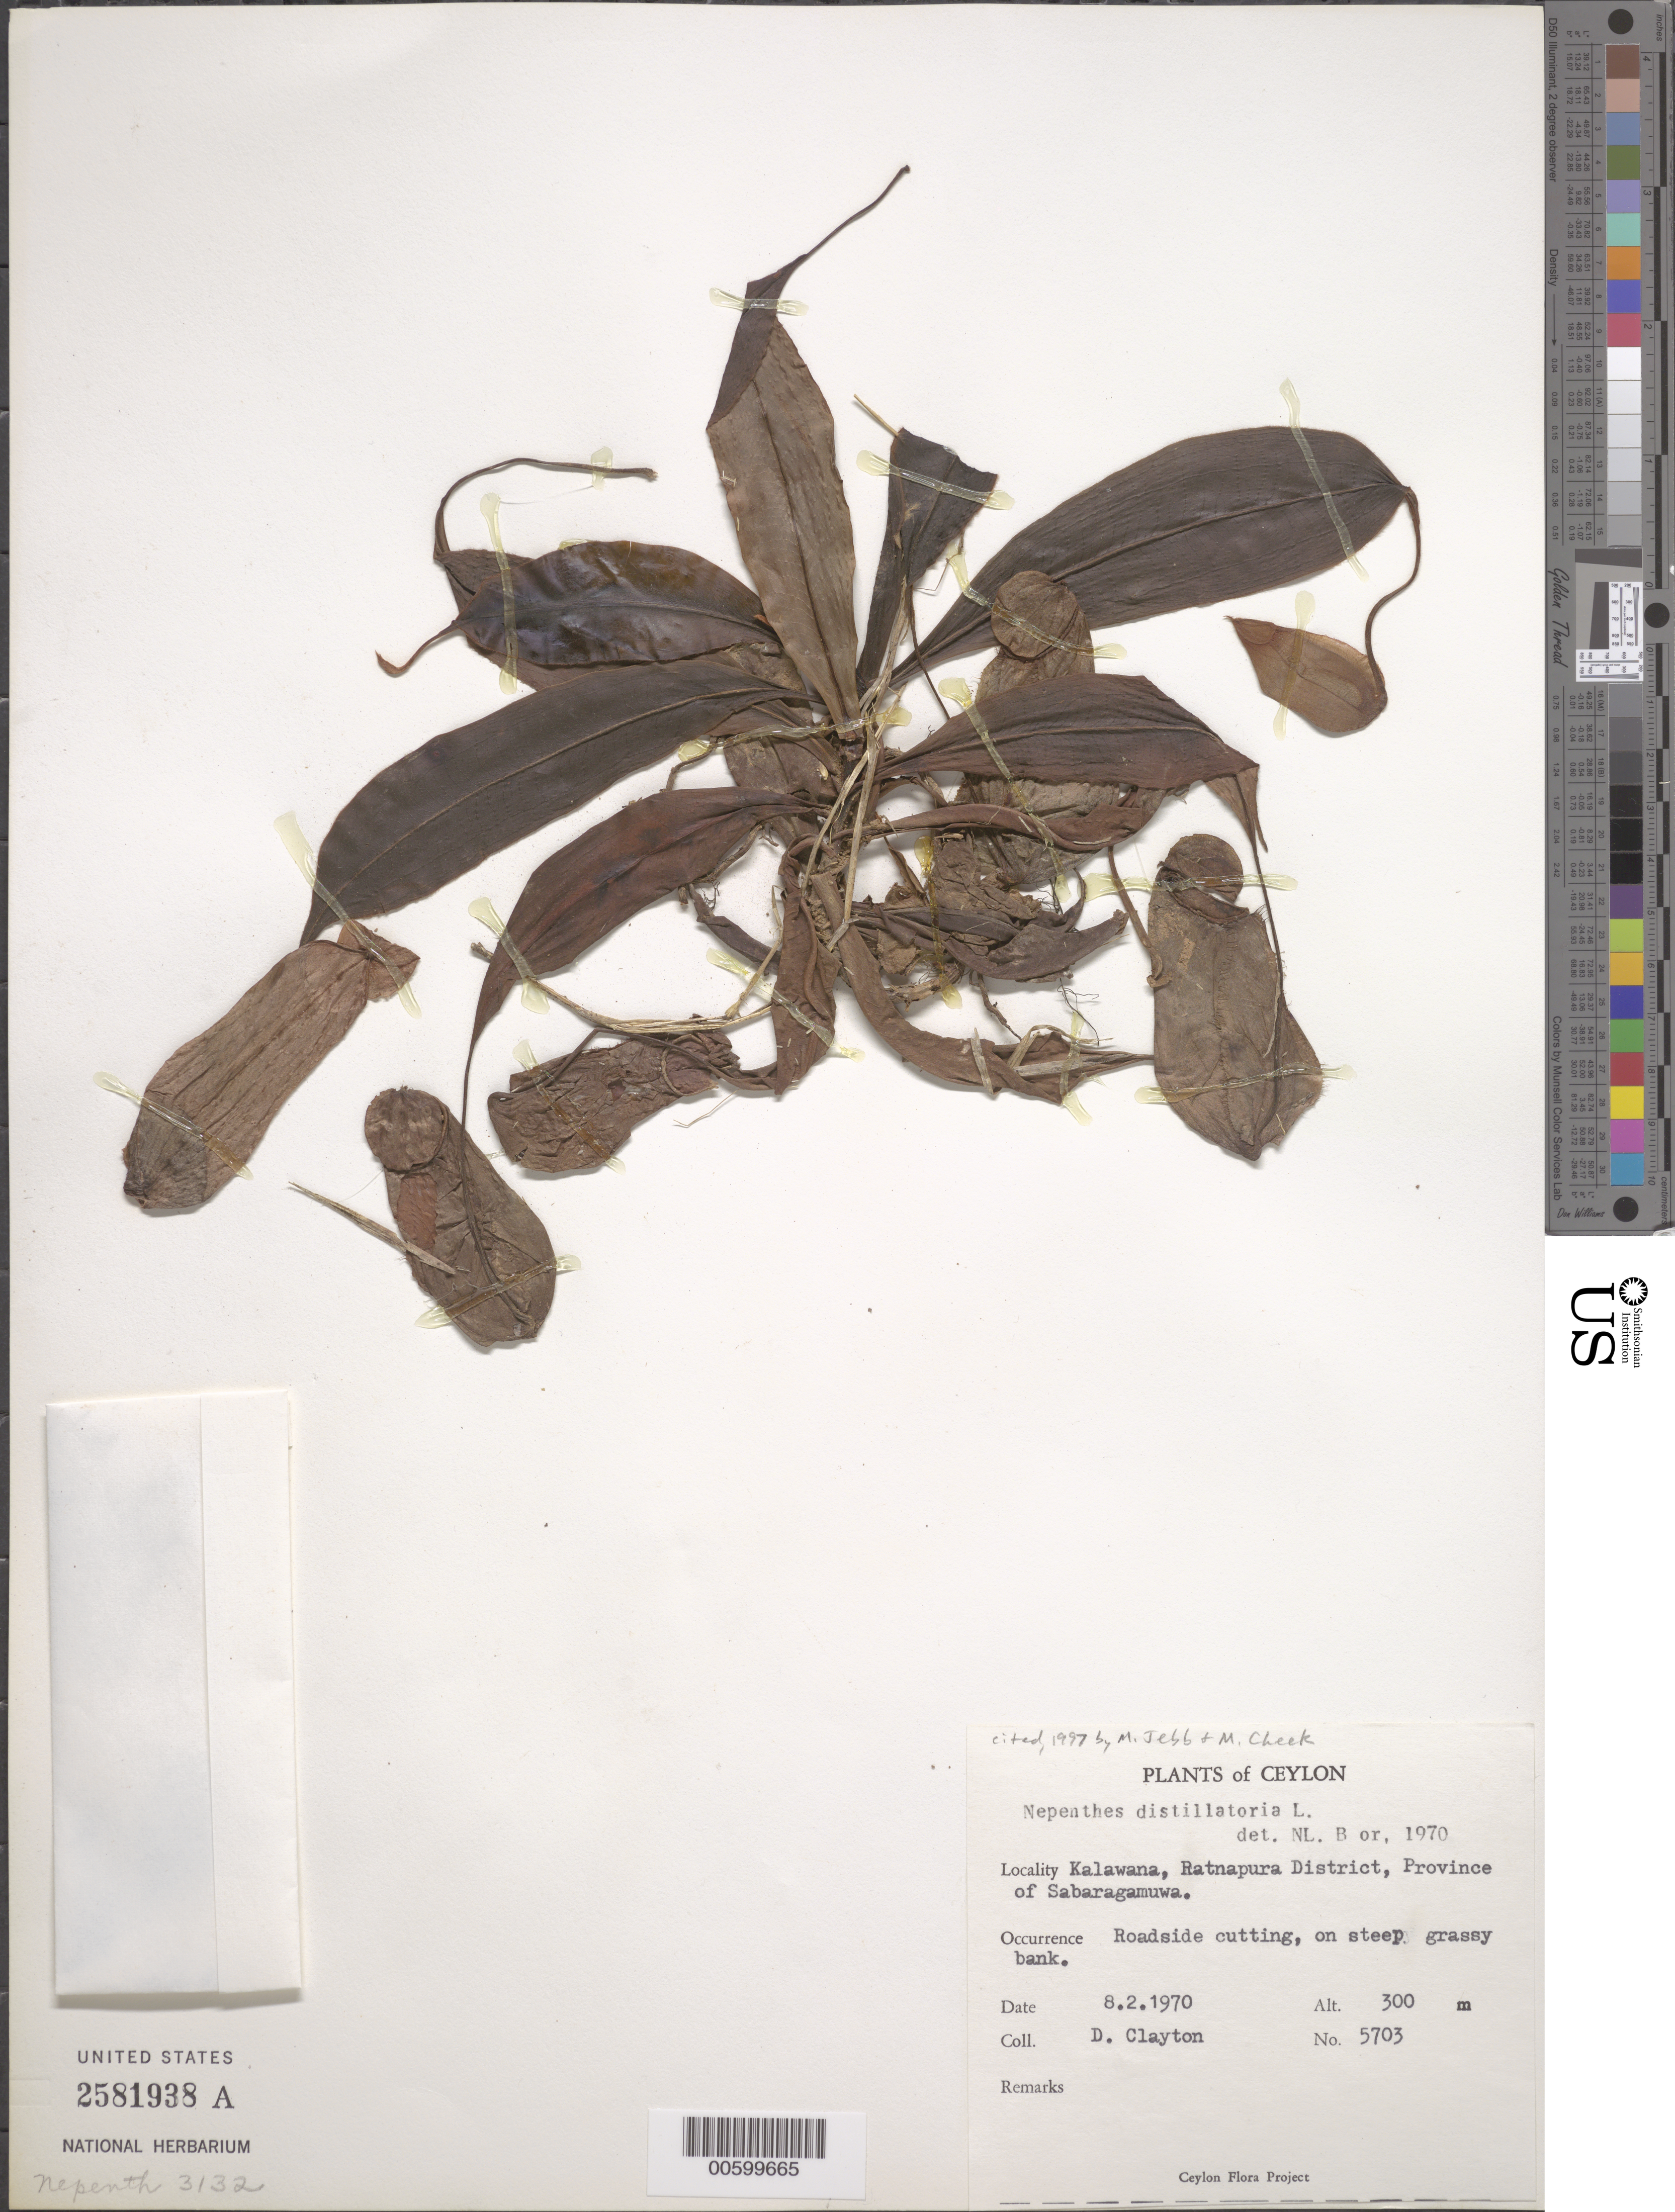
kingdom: Plantae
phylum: Tracheophyta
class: Magnoliopsida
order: Caryophyllales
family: Nepenthaceae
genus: Nepenthes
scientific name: Nepenthes distillatoria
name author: L.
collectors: D. Clayton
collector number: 5703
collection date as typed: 08 Feb 1970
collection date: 1970-02-08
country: Sri Lanka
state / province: Sabaragamuwa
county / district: Ratnapura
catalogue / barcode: US 2582938A